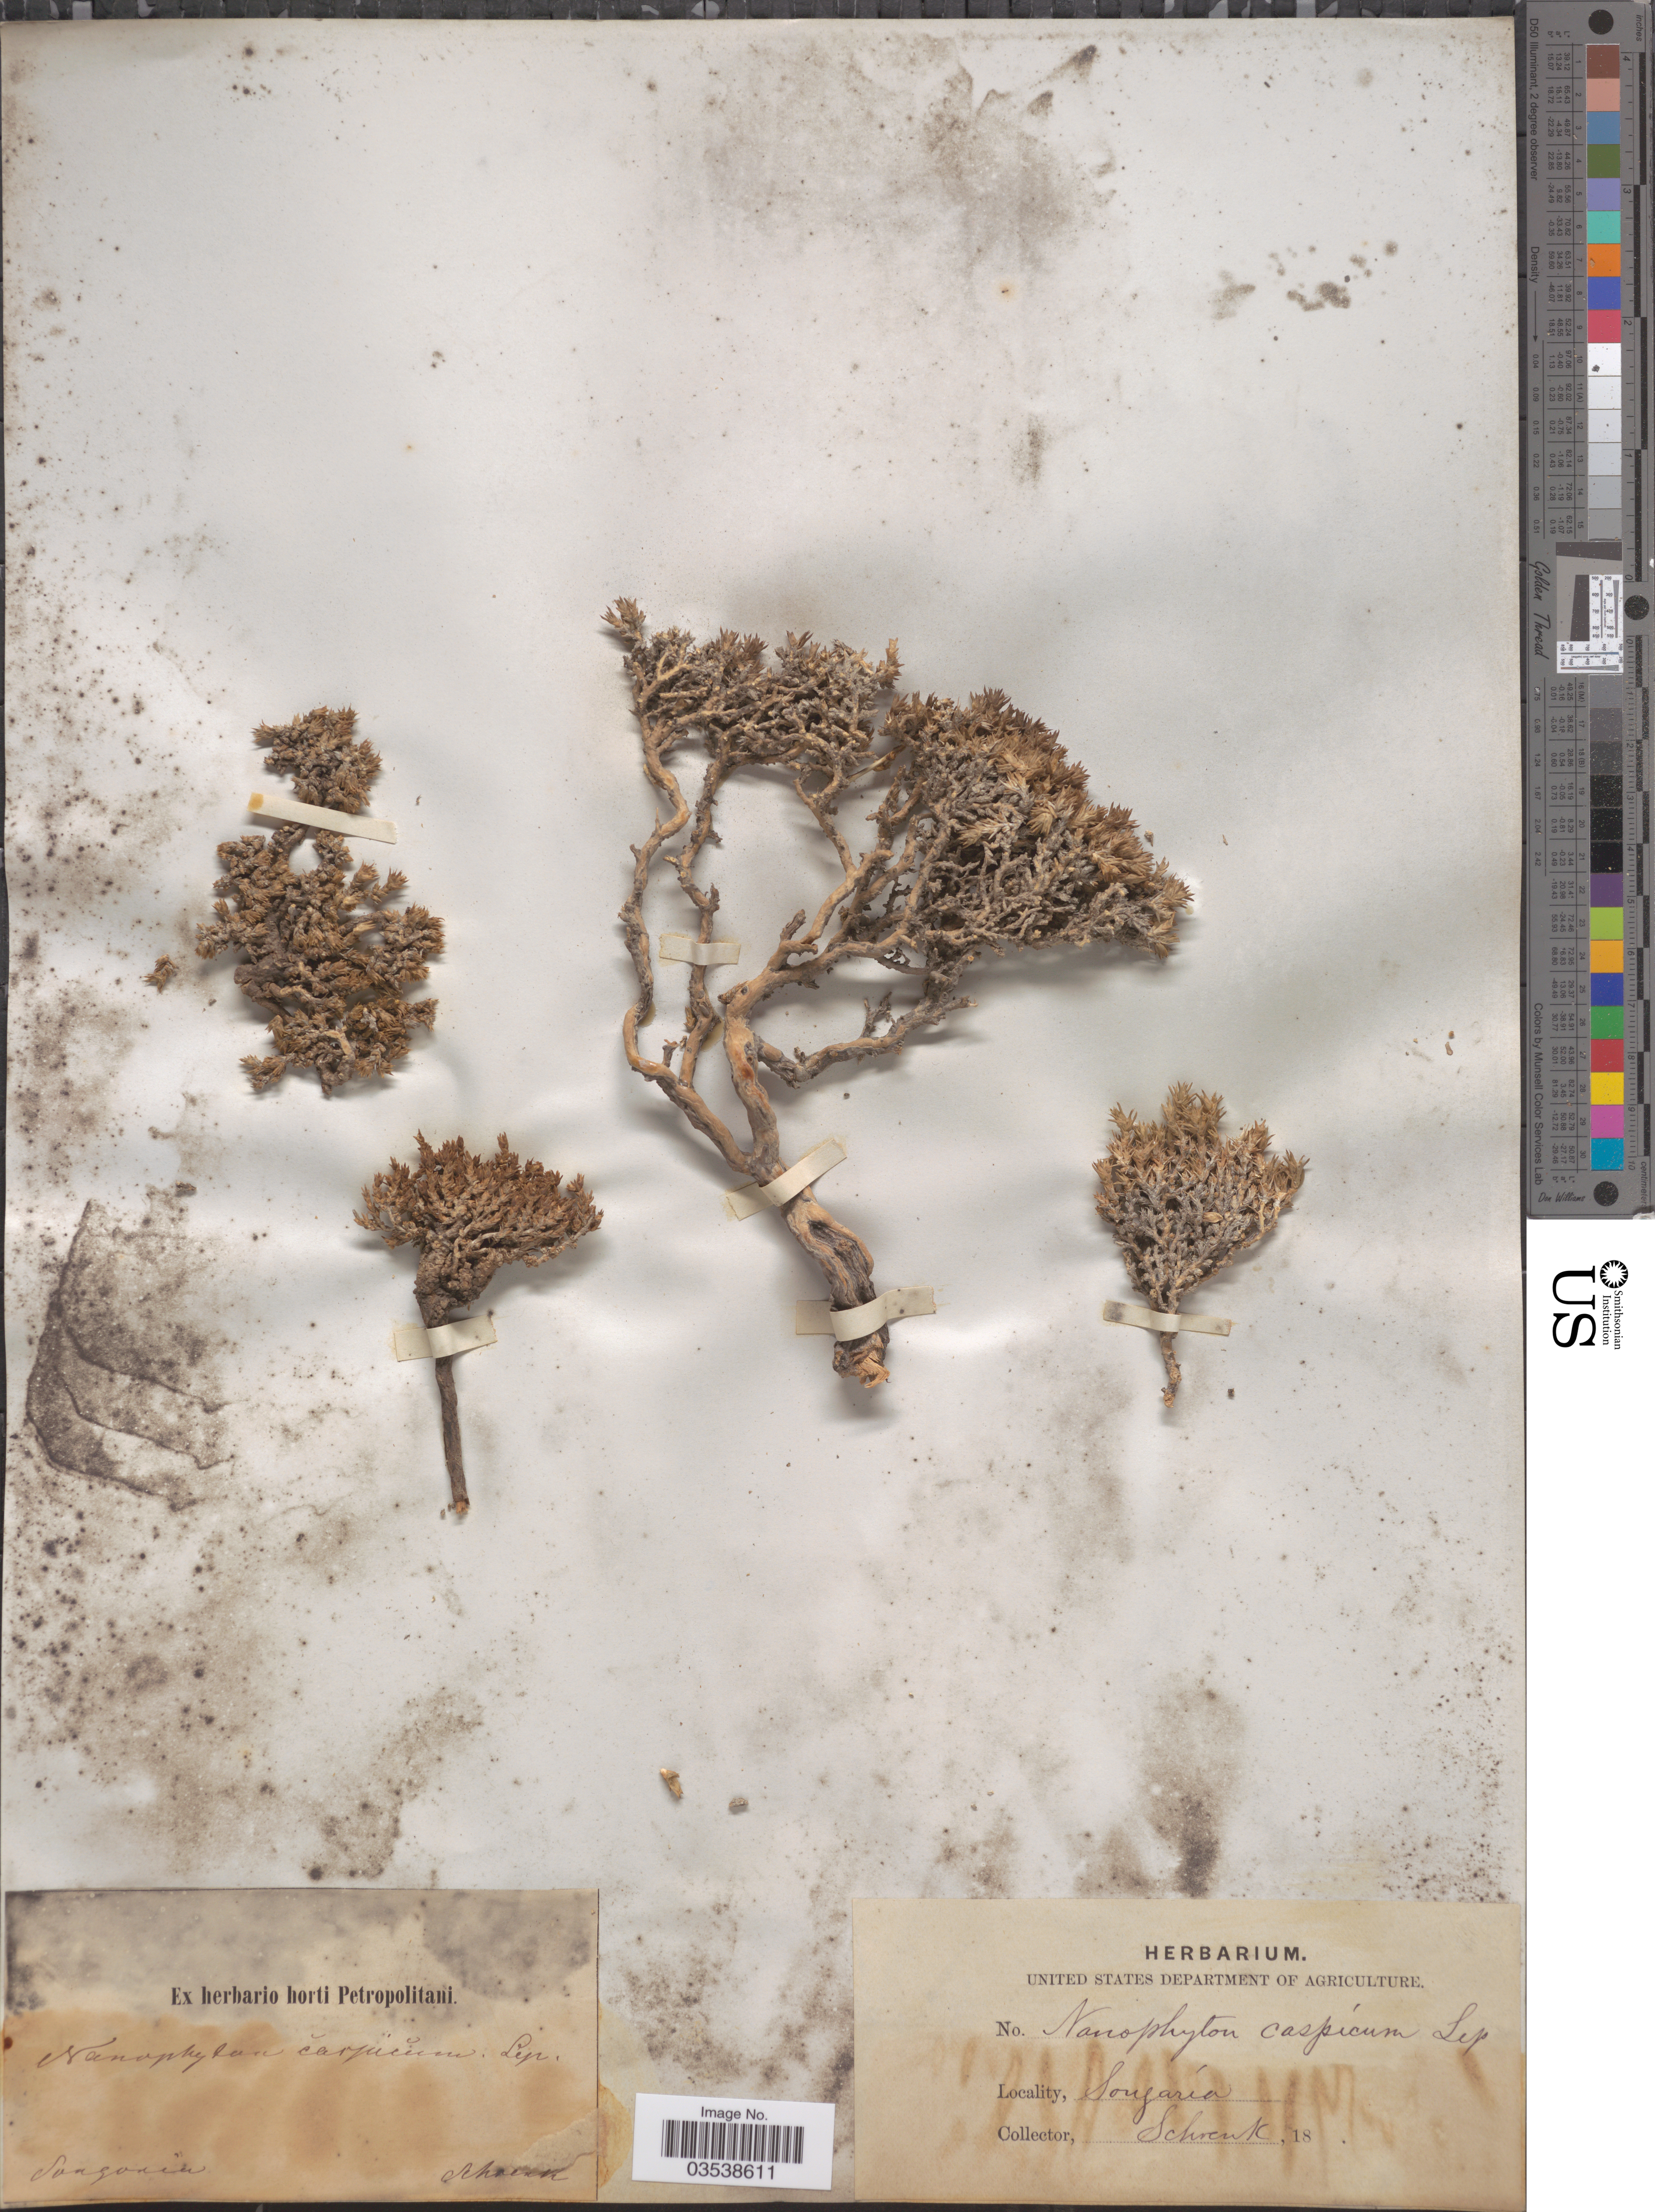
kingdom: Plantae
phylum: Tracheophyta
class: Magnoliopsida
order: Caryophyllales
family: Amaranthaceae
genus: Nanophyton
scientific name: Nanophyton caspicum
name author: Less.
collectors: A.G. Schrenk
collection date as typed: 18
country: Kazakhstan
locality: Songaria.